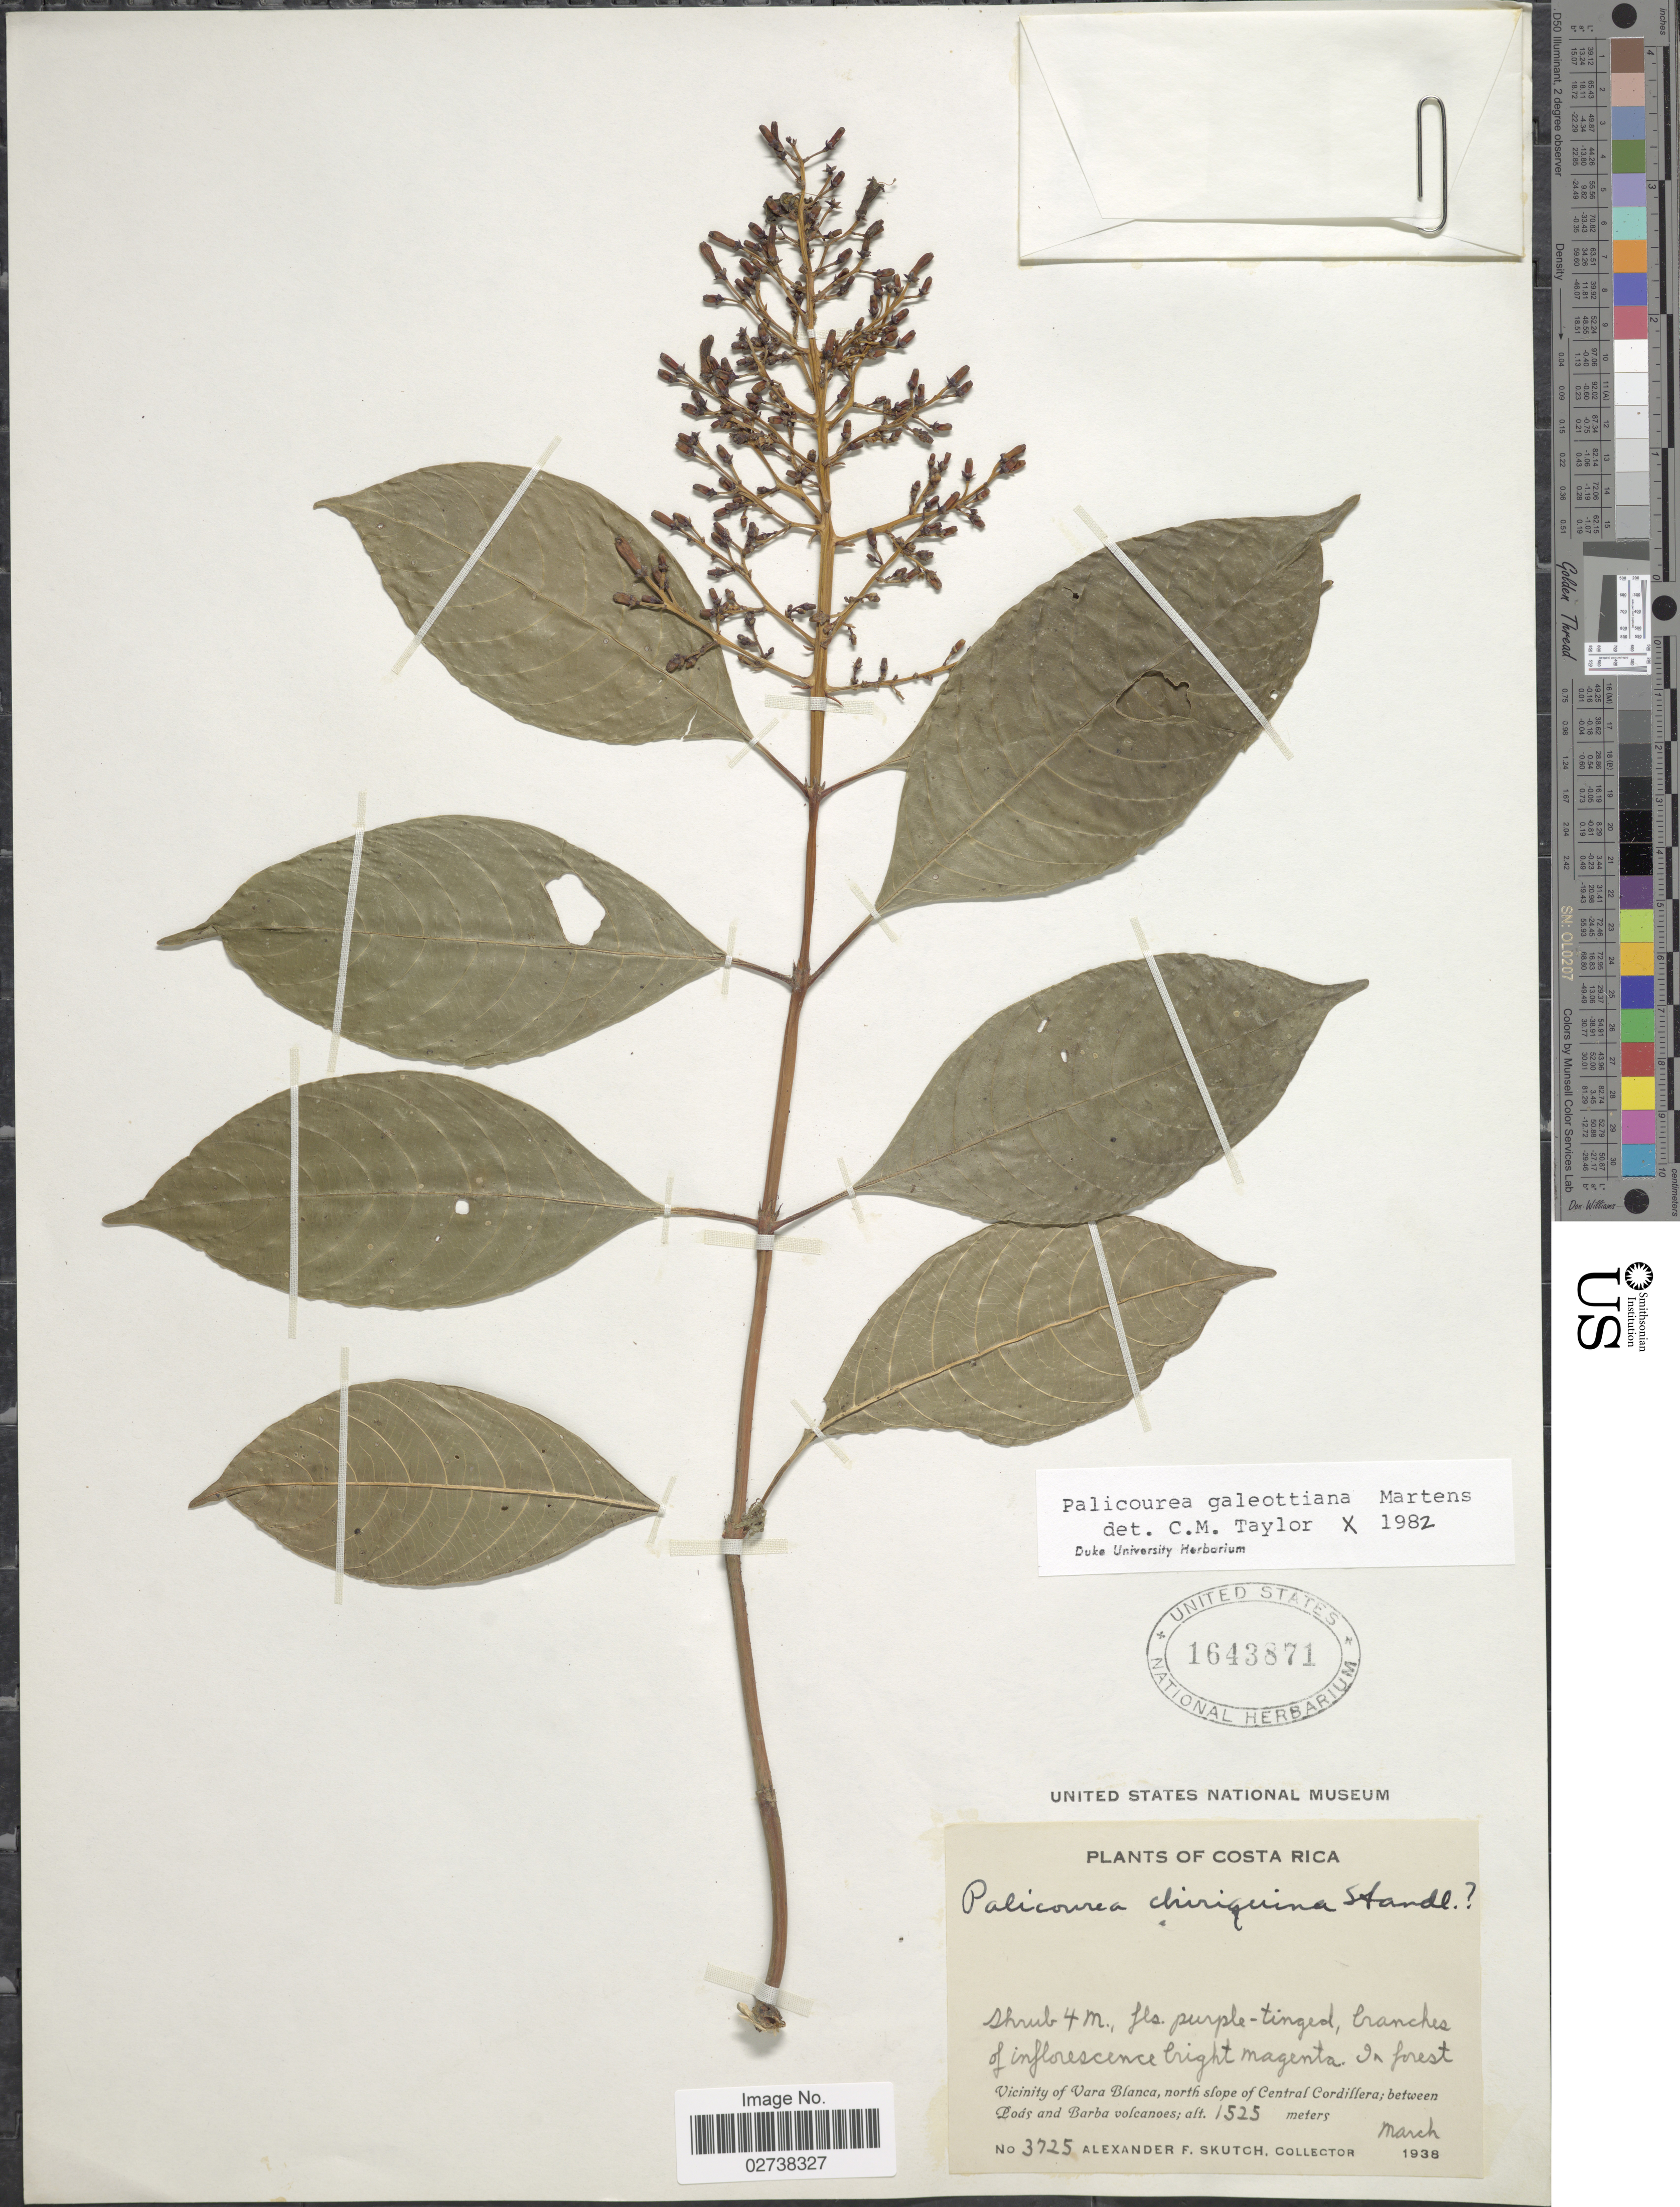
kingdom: Plantae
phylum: Tracheophyta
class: Magnoliopsida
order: Gentianales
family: Rubiaceae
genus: Palicourea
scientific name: Palicourea galeottiana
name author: M. Martens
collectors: A. F. Skutch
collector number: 3725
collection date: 1938-03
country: Costa Rica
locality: Vicinity of Vara Blanca, north slope of Central Cordillera; between Poas and Barba volcanoes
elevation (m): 1525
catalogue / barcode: US 1643871